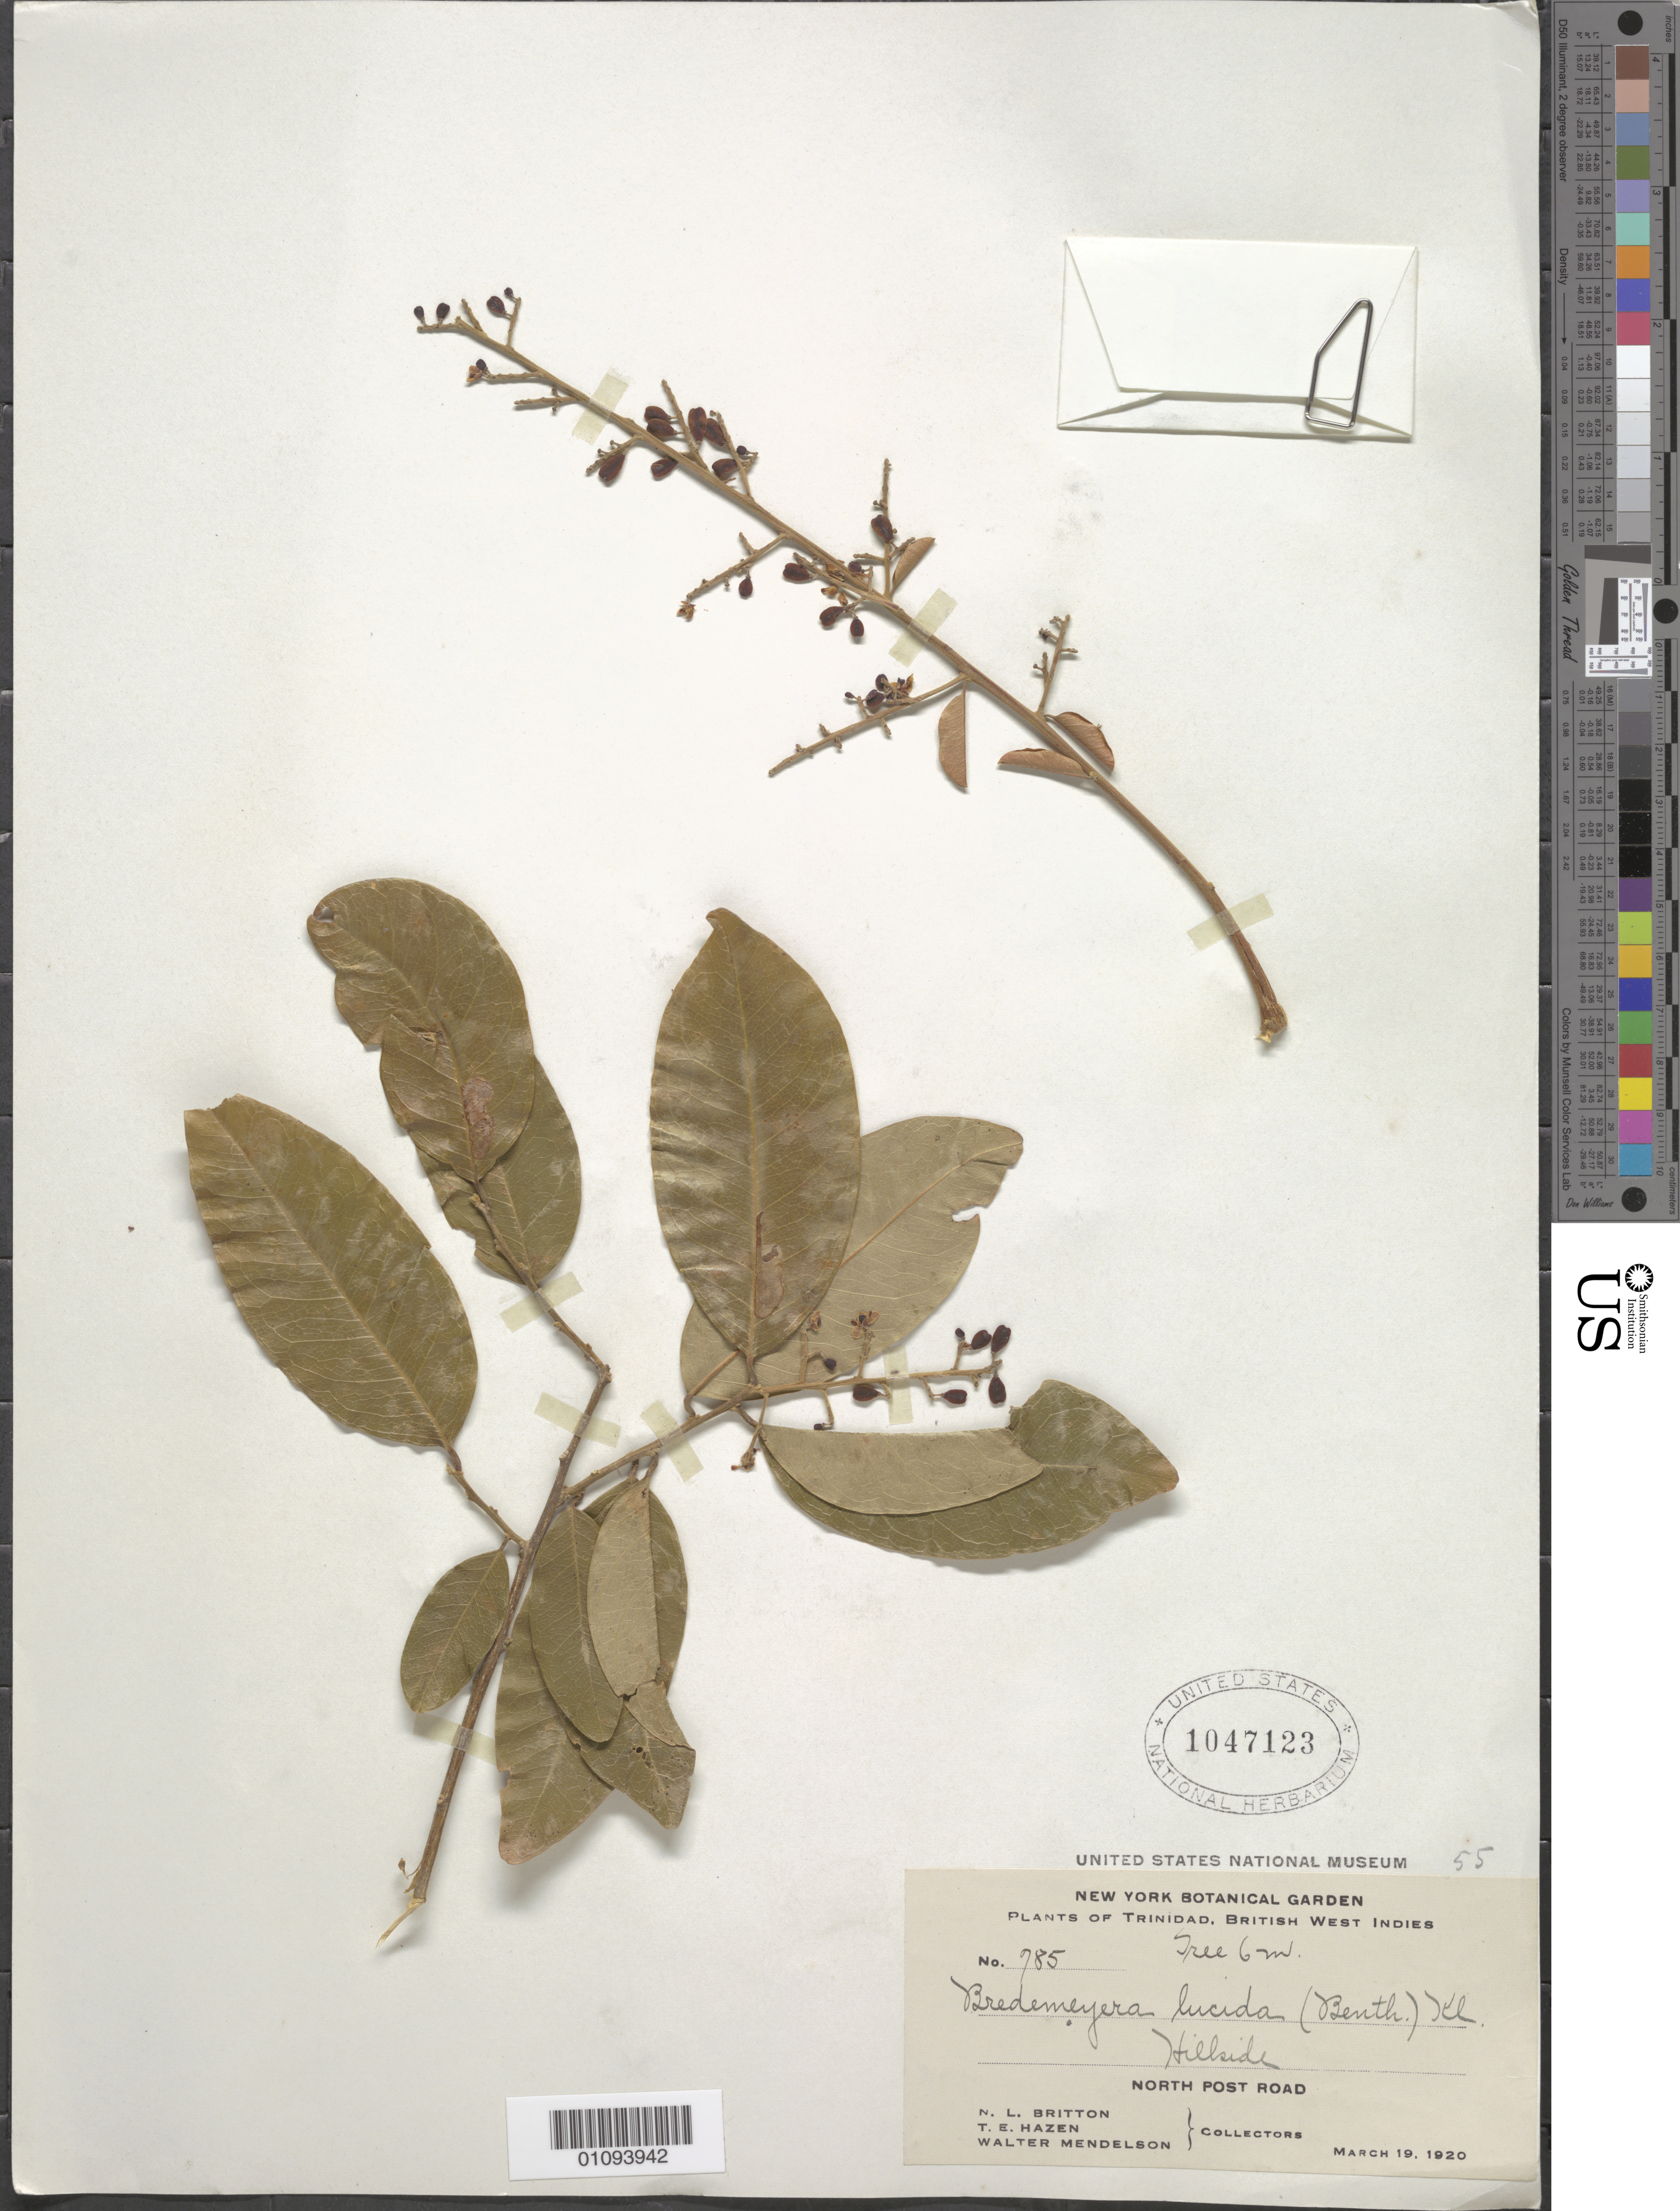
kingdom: Plantae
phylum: Tracheophyta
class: Magnoliopsida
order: Fabales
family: Polygalaceae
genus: Bredemeyera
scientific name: Bredemeyera lucida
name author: (Benth.) Klotzsch ex Hassk.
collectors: N. Britton, T. E. Hazen & W. Mendelson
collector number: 785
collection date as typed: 19 Mar 1920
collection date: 1920-03-19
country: Trinidad and Tobago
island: Trinidad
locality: North Post Road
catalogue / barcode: US 1047123